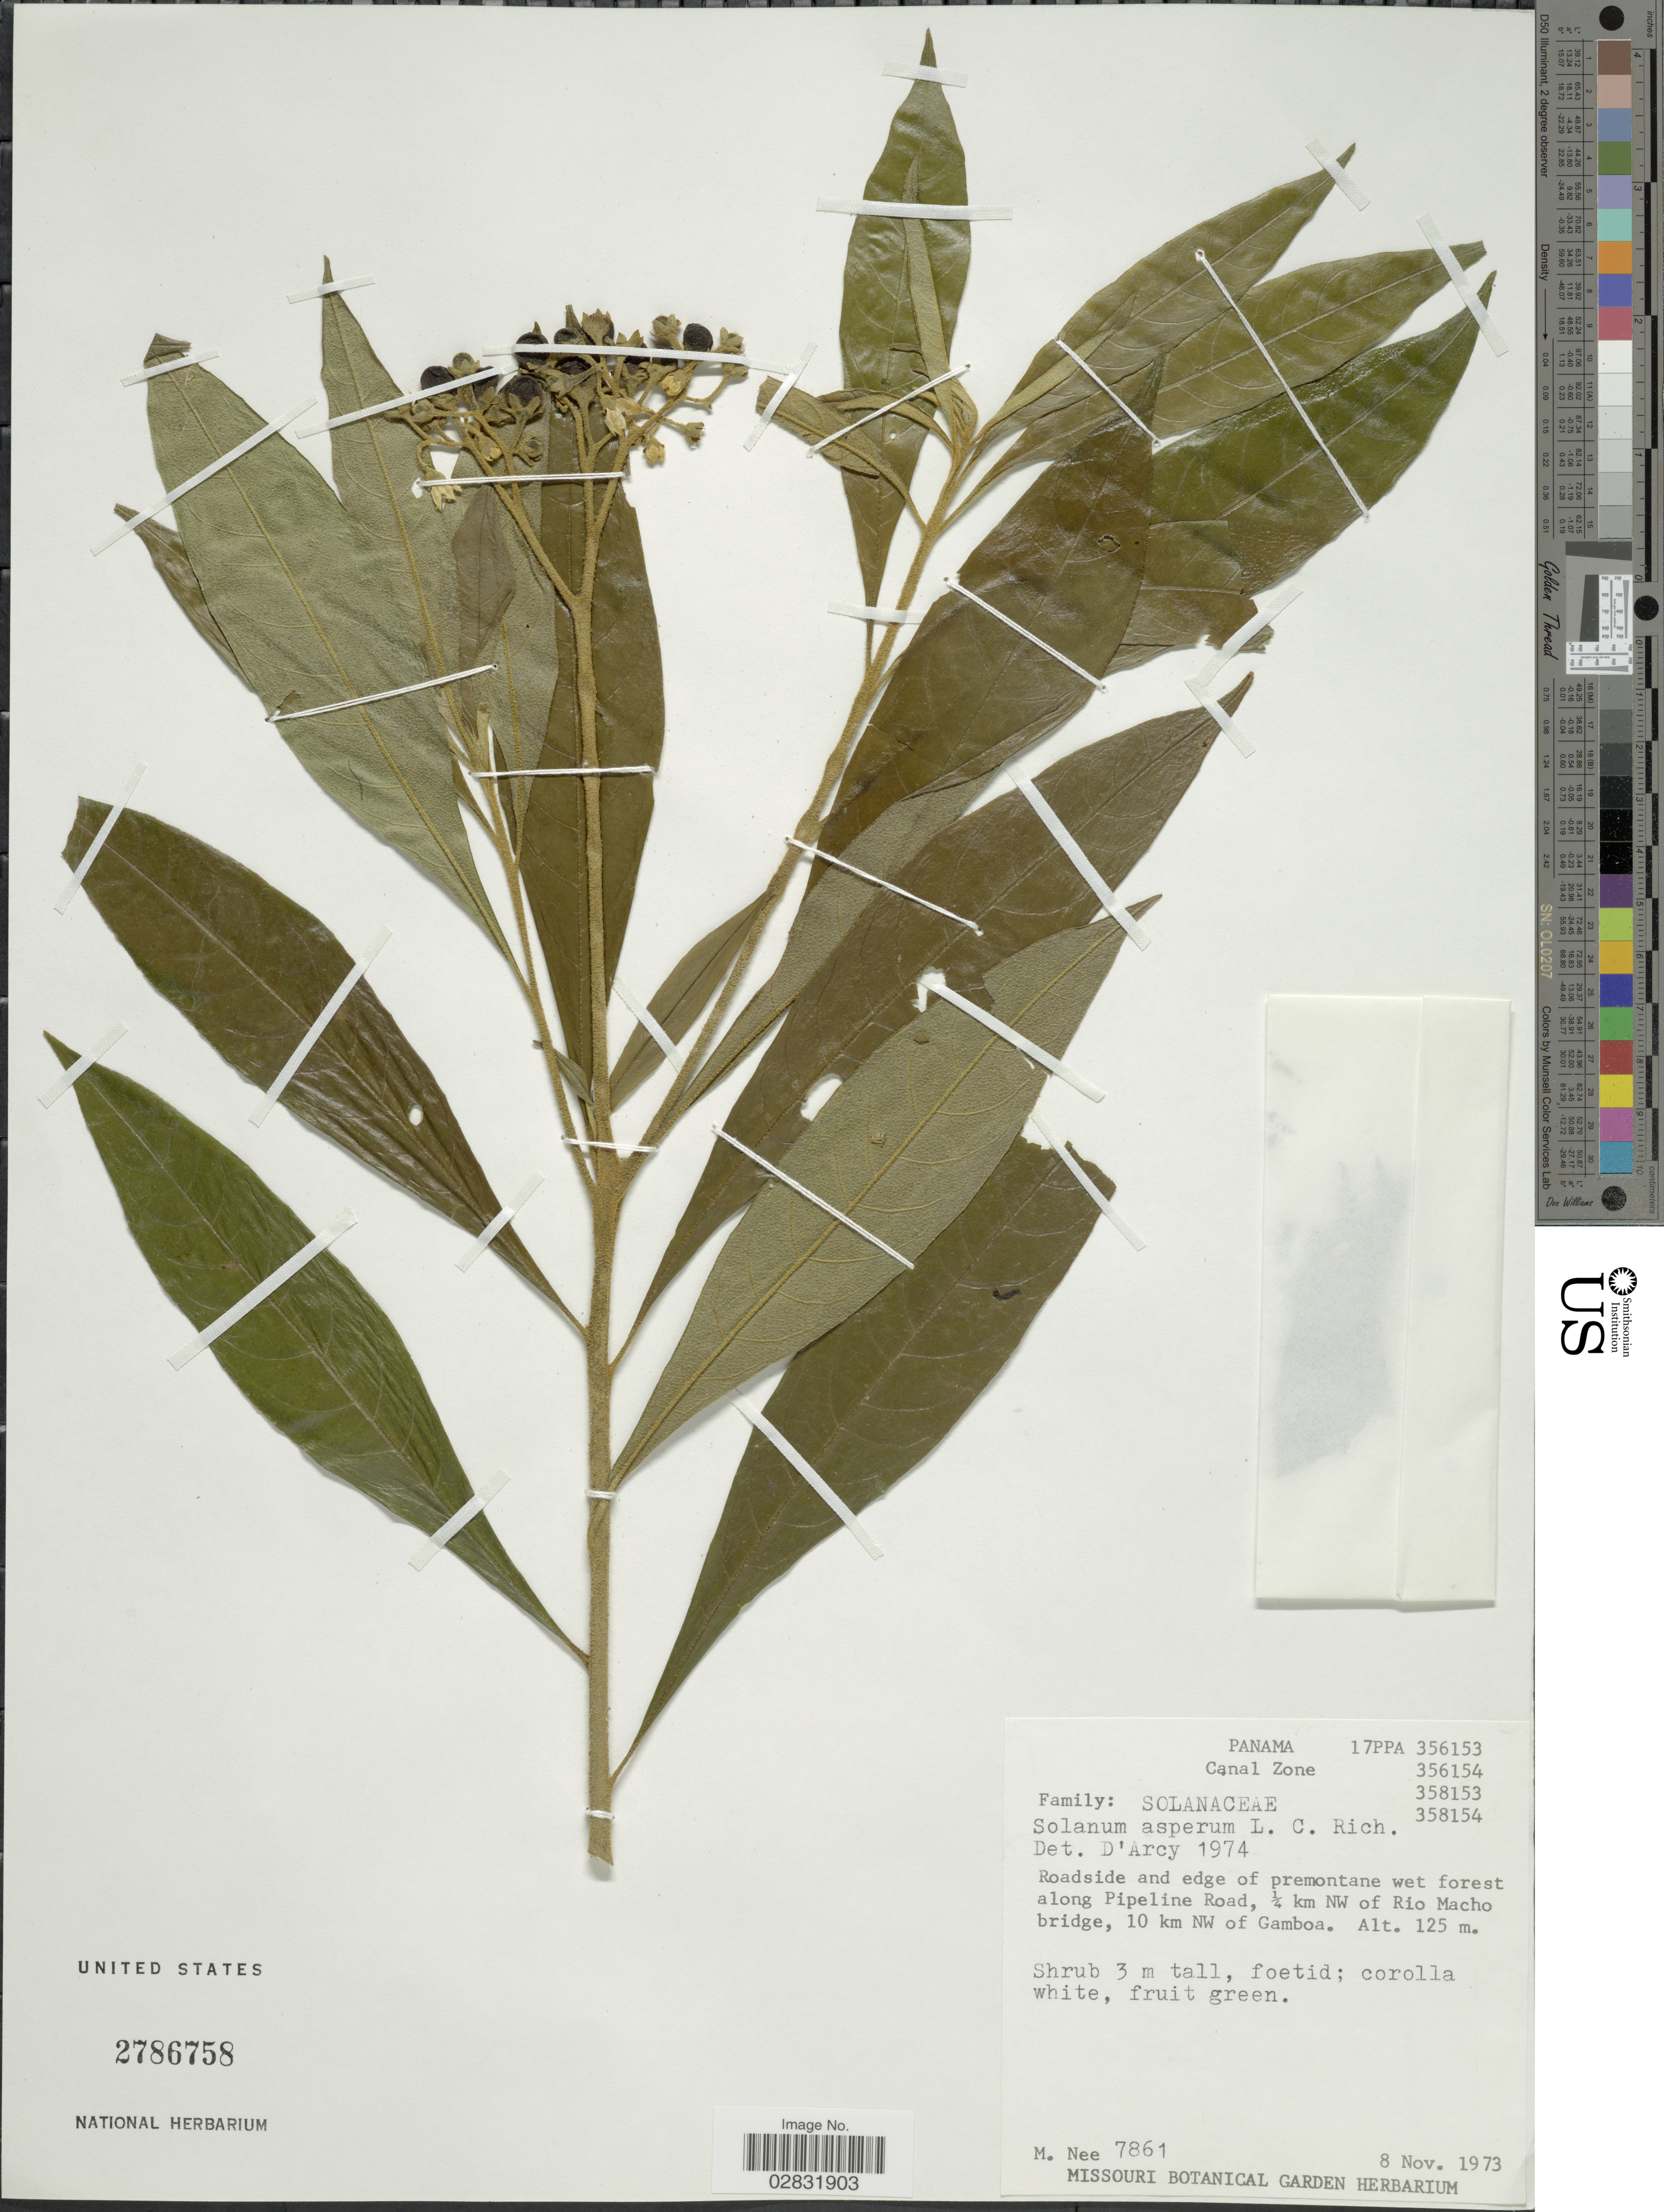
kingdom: Plantae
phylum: Tracheophyta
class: Magnoliopsida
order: Solanales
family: Solanaceae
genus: Solanum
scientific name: Solanum asperum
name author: Rich.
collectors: M. Nee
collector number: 7861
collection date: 1973-11-08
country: Panama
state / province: Colón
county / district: Canal Zone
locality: Canal Zone. Roadside and edge of premontane wet forest along Pipeline Road, ¼ km NW of Rio Macho bridge, 10 km NW of Gamboa.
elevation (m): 125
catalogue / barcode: US 2786758